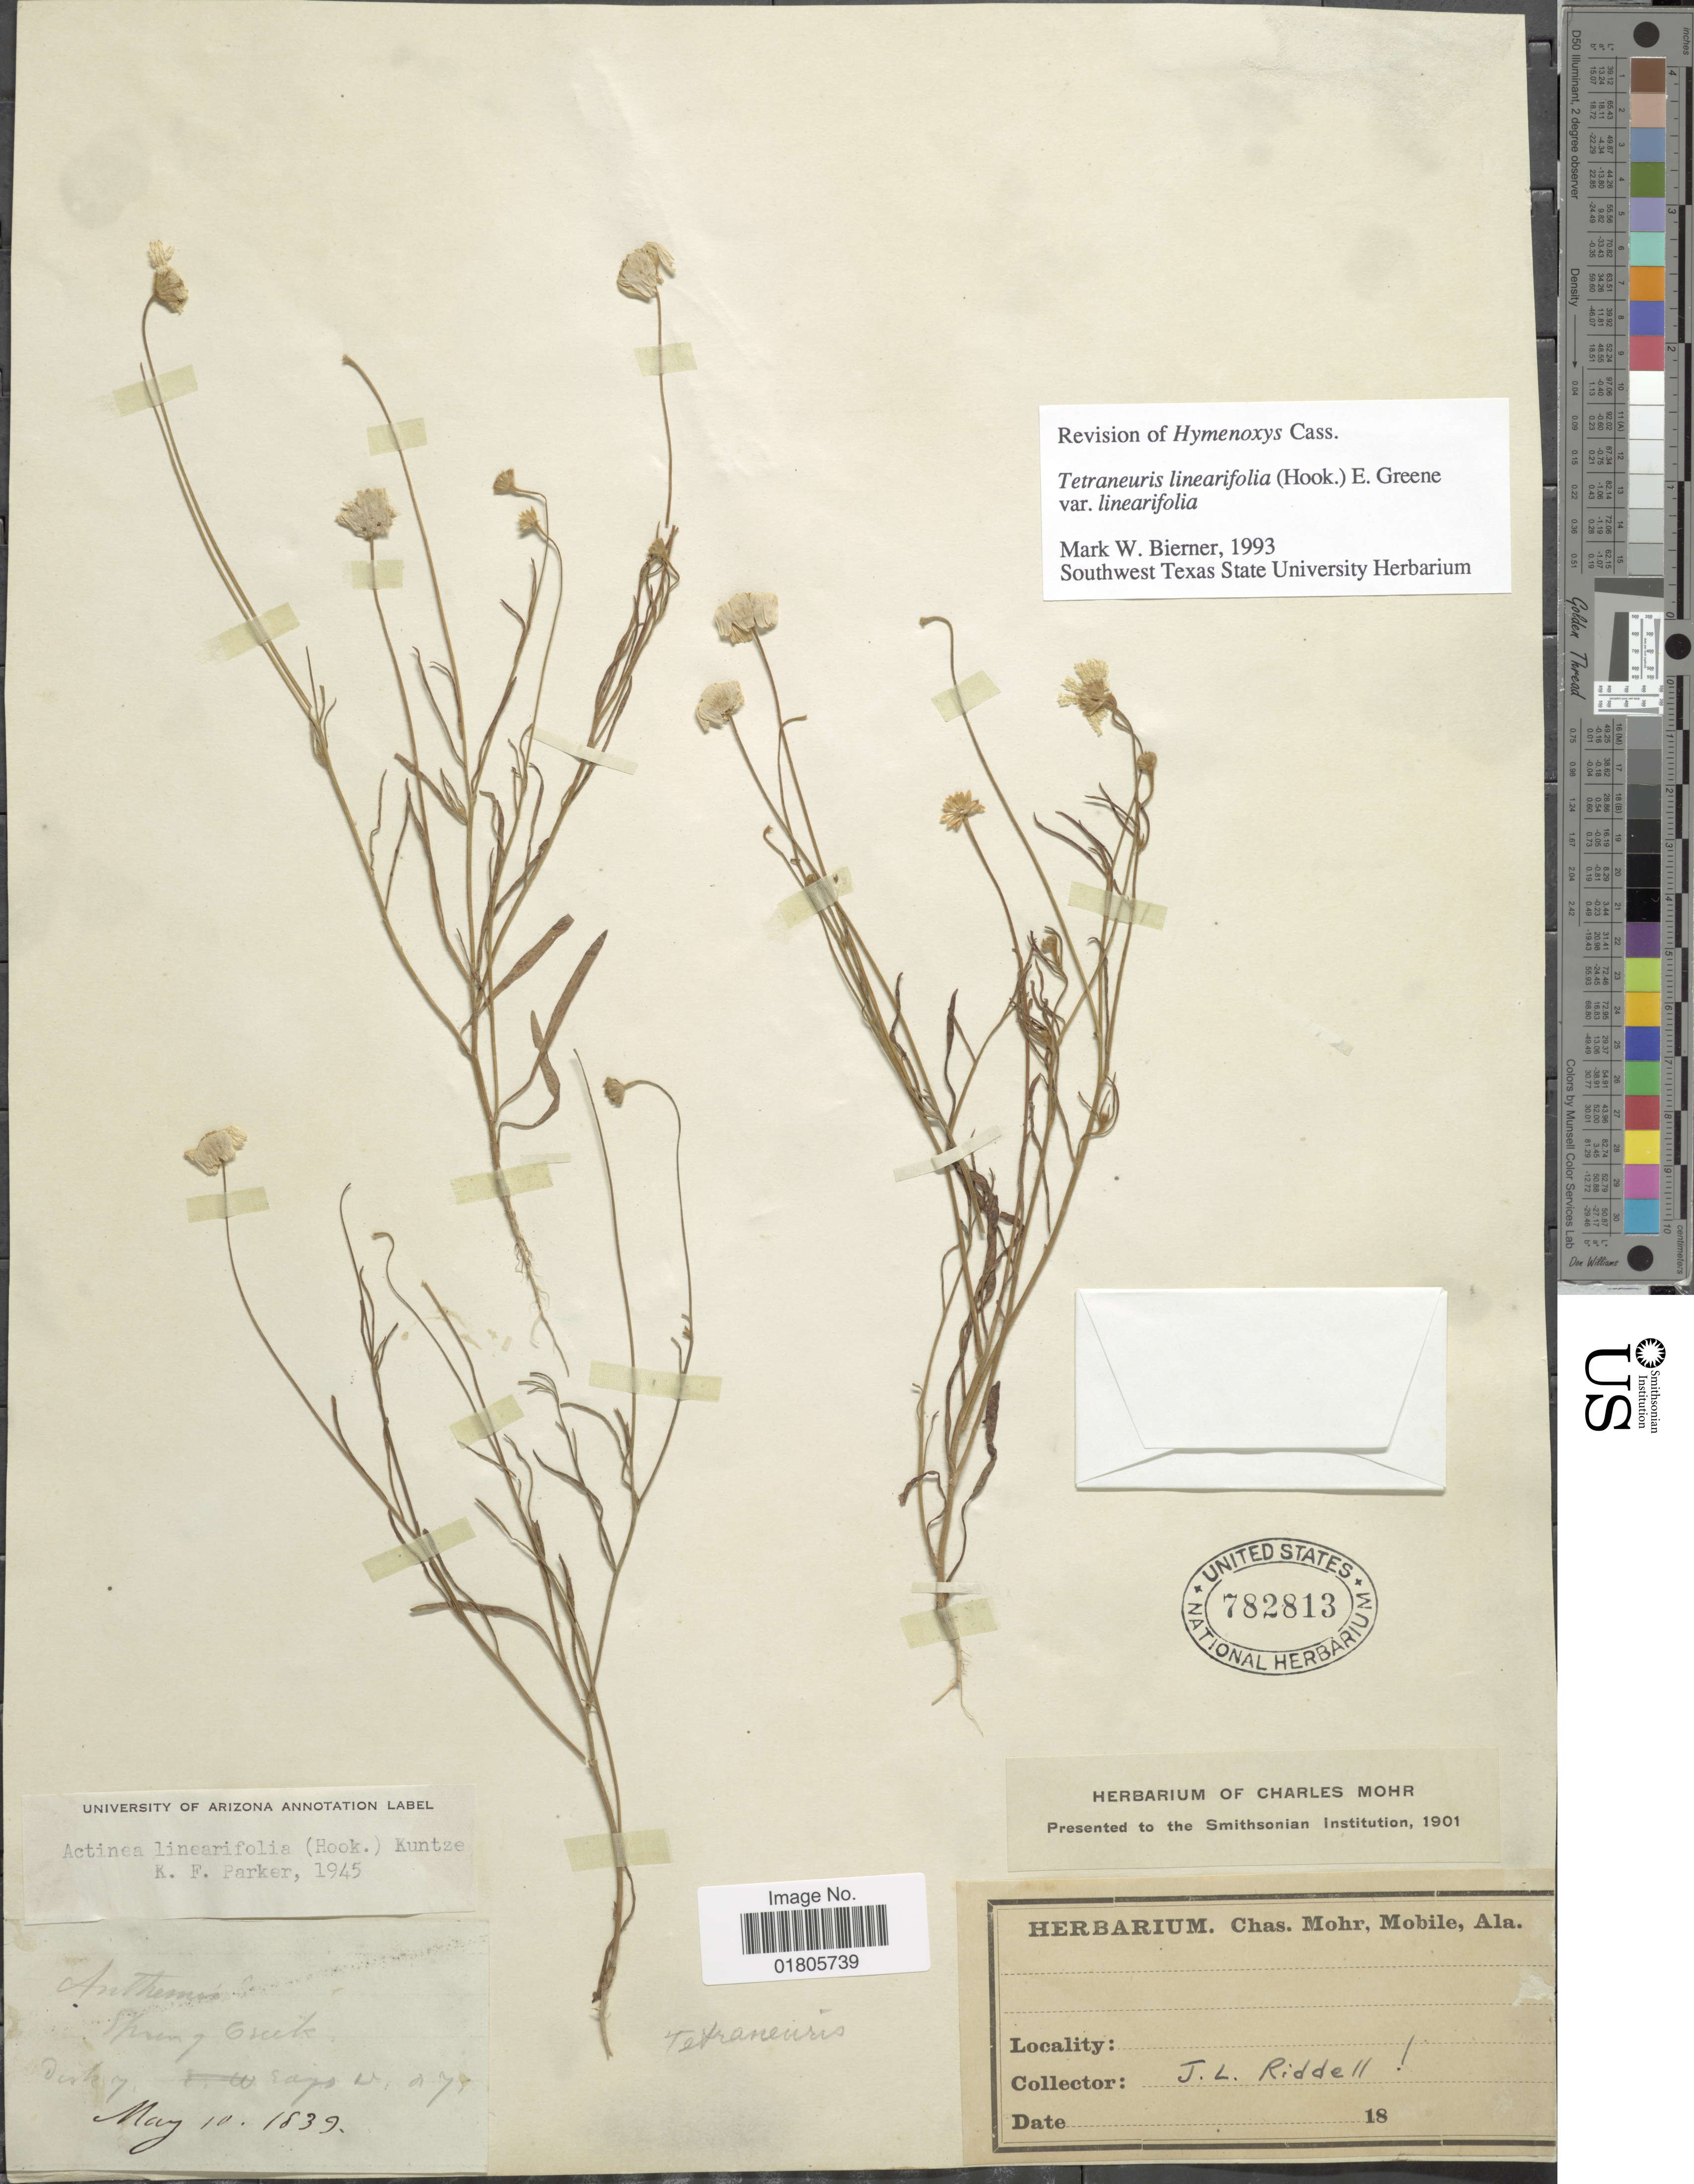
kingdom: Plantae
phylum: Tracheophyta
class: Magnoliopsida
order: Asterales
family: Asteraceae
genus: Tetraneuris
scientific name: Tetraneuris linearifolia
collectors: J. Riddell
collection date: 1839-05-10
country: United States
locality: Spring Creek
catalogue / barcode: US 782813